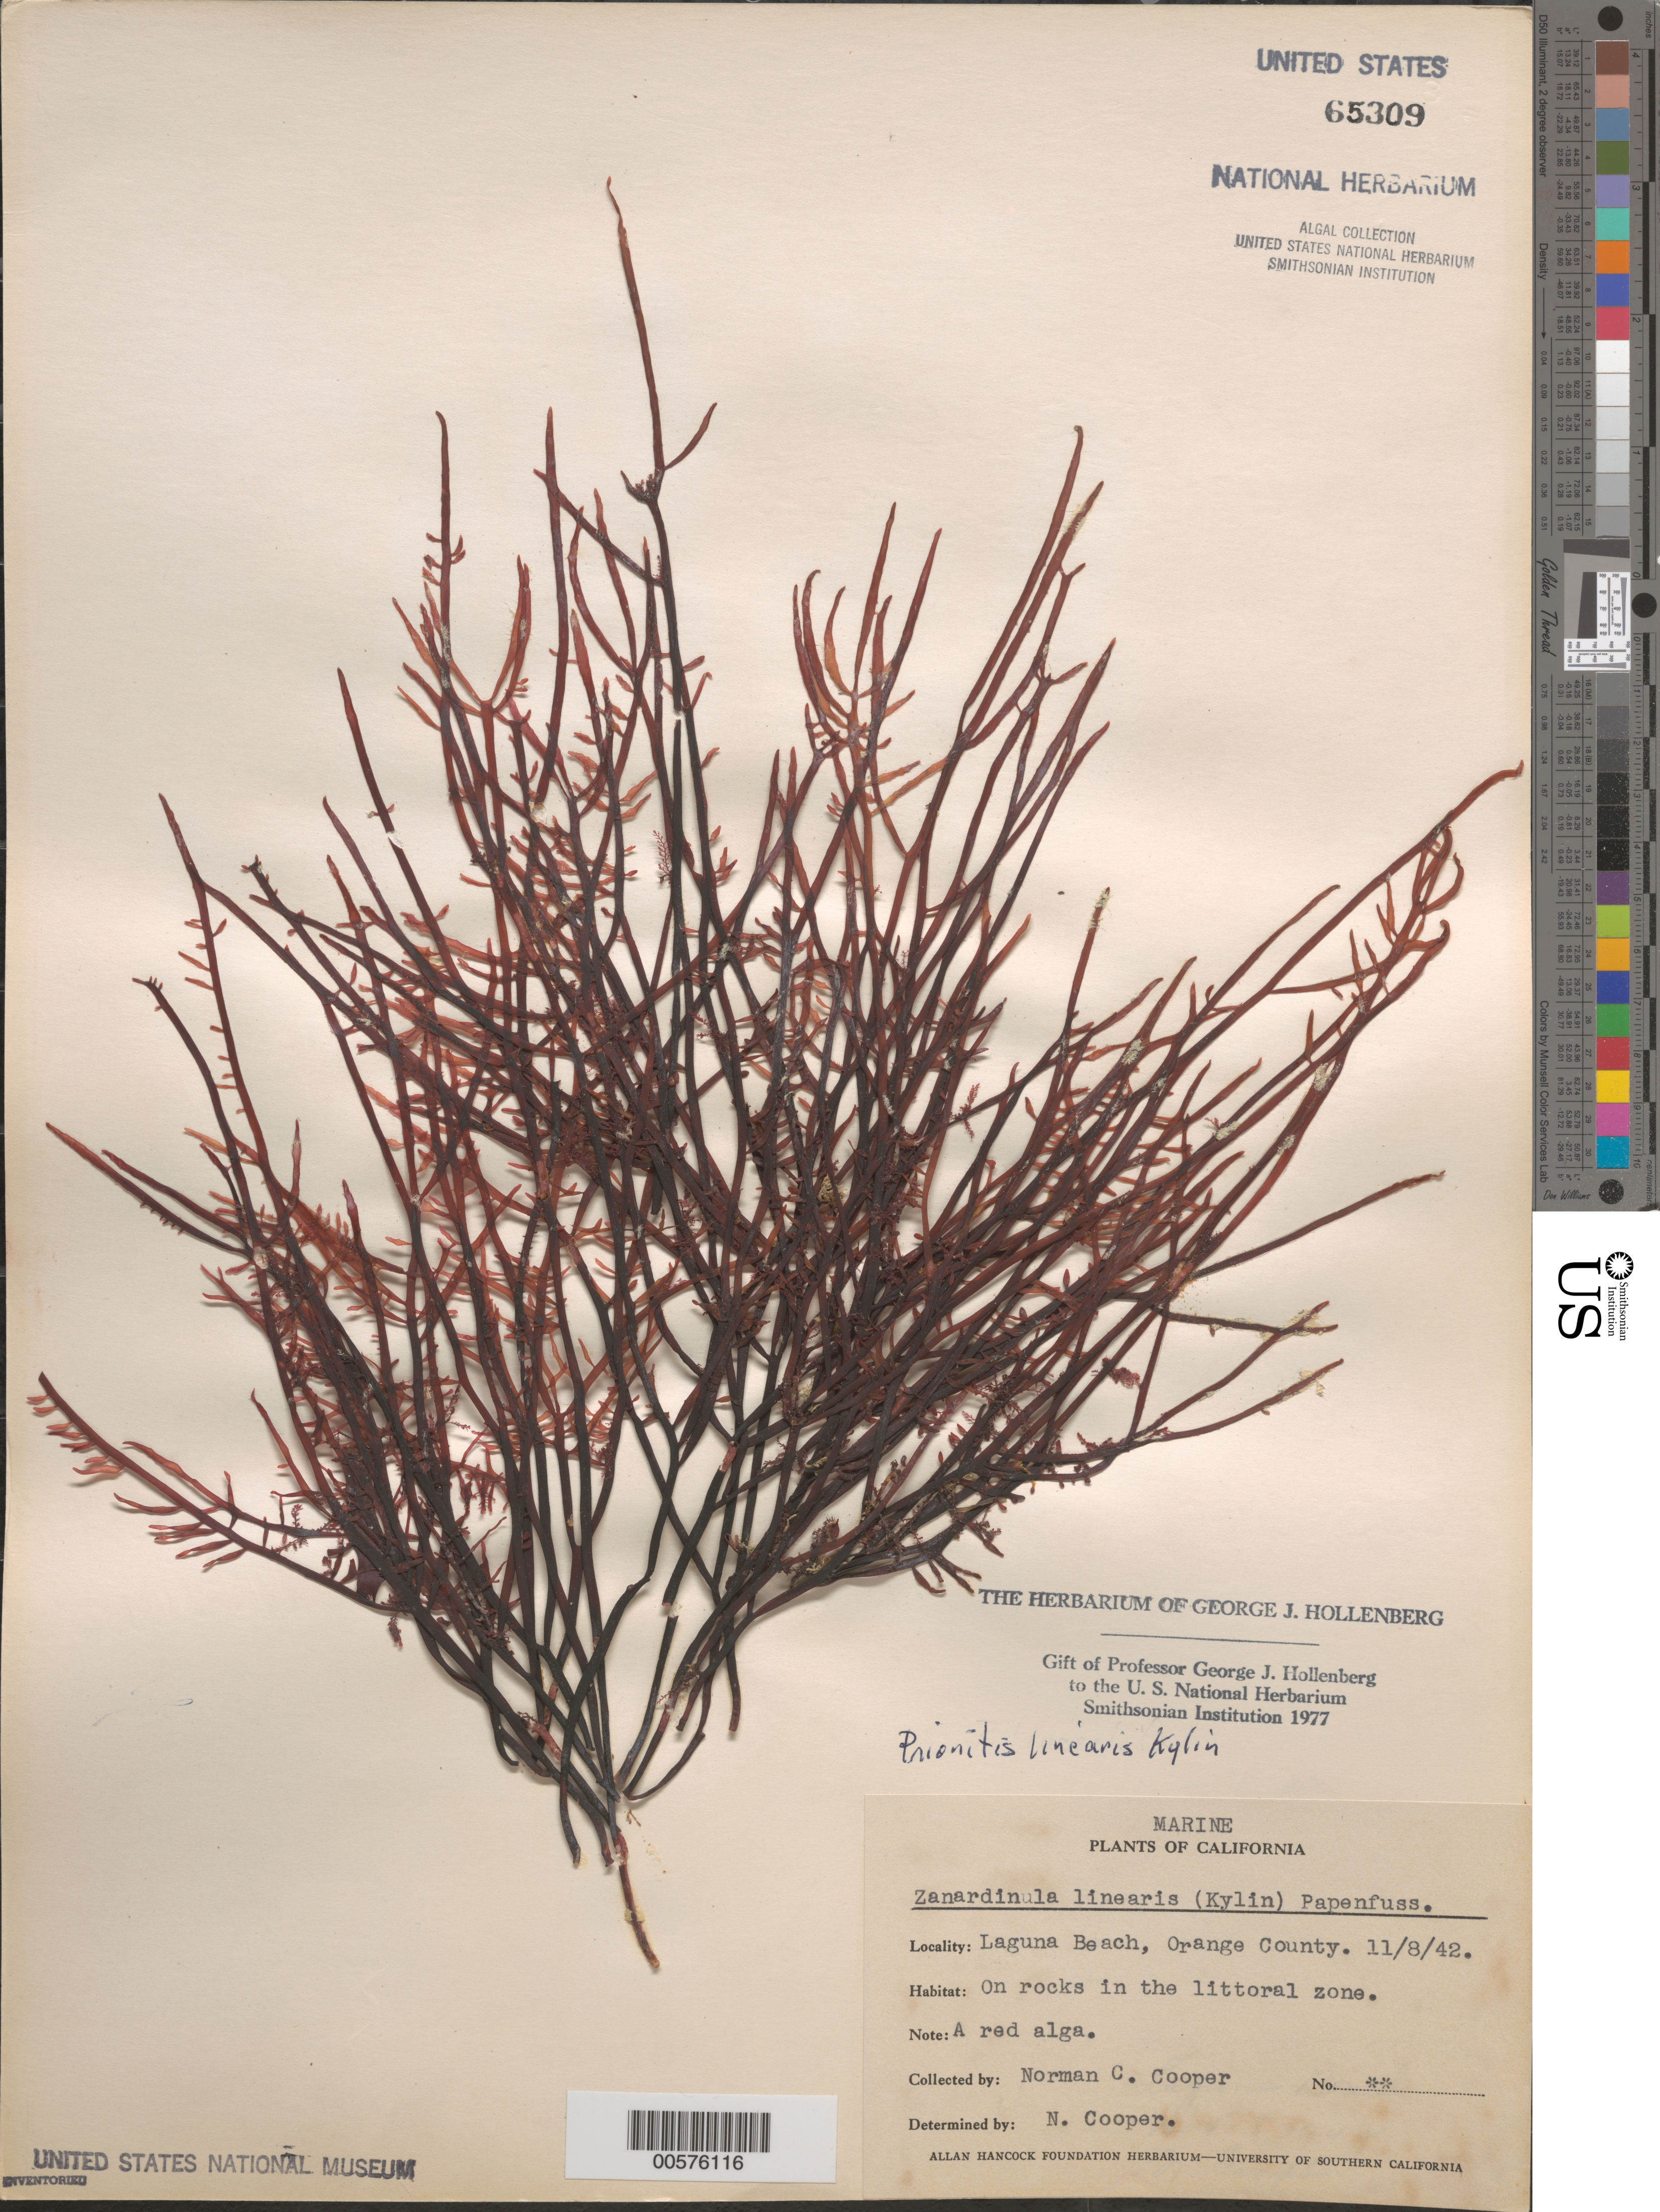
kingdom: Plantae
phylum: Rhodophyta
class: Florideophyceae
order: Cryptonemiales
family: Cryptonemiaceae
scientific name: Prionitis linearis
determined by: Hollenberg, George J.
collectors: N. Cooper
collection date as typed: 08 Nov 1942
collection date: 1942-11-08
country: United States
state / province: California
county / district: Orange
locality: Laguna Beach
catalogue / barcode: US 65309